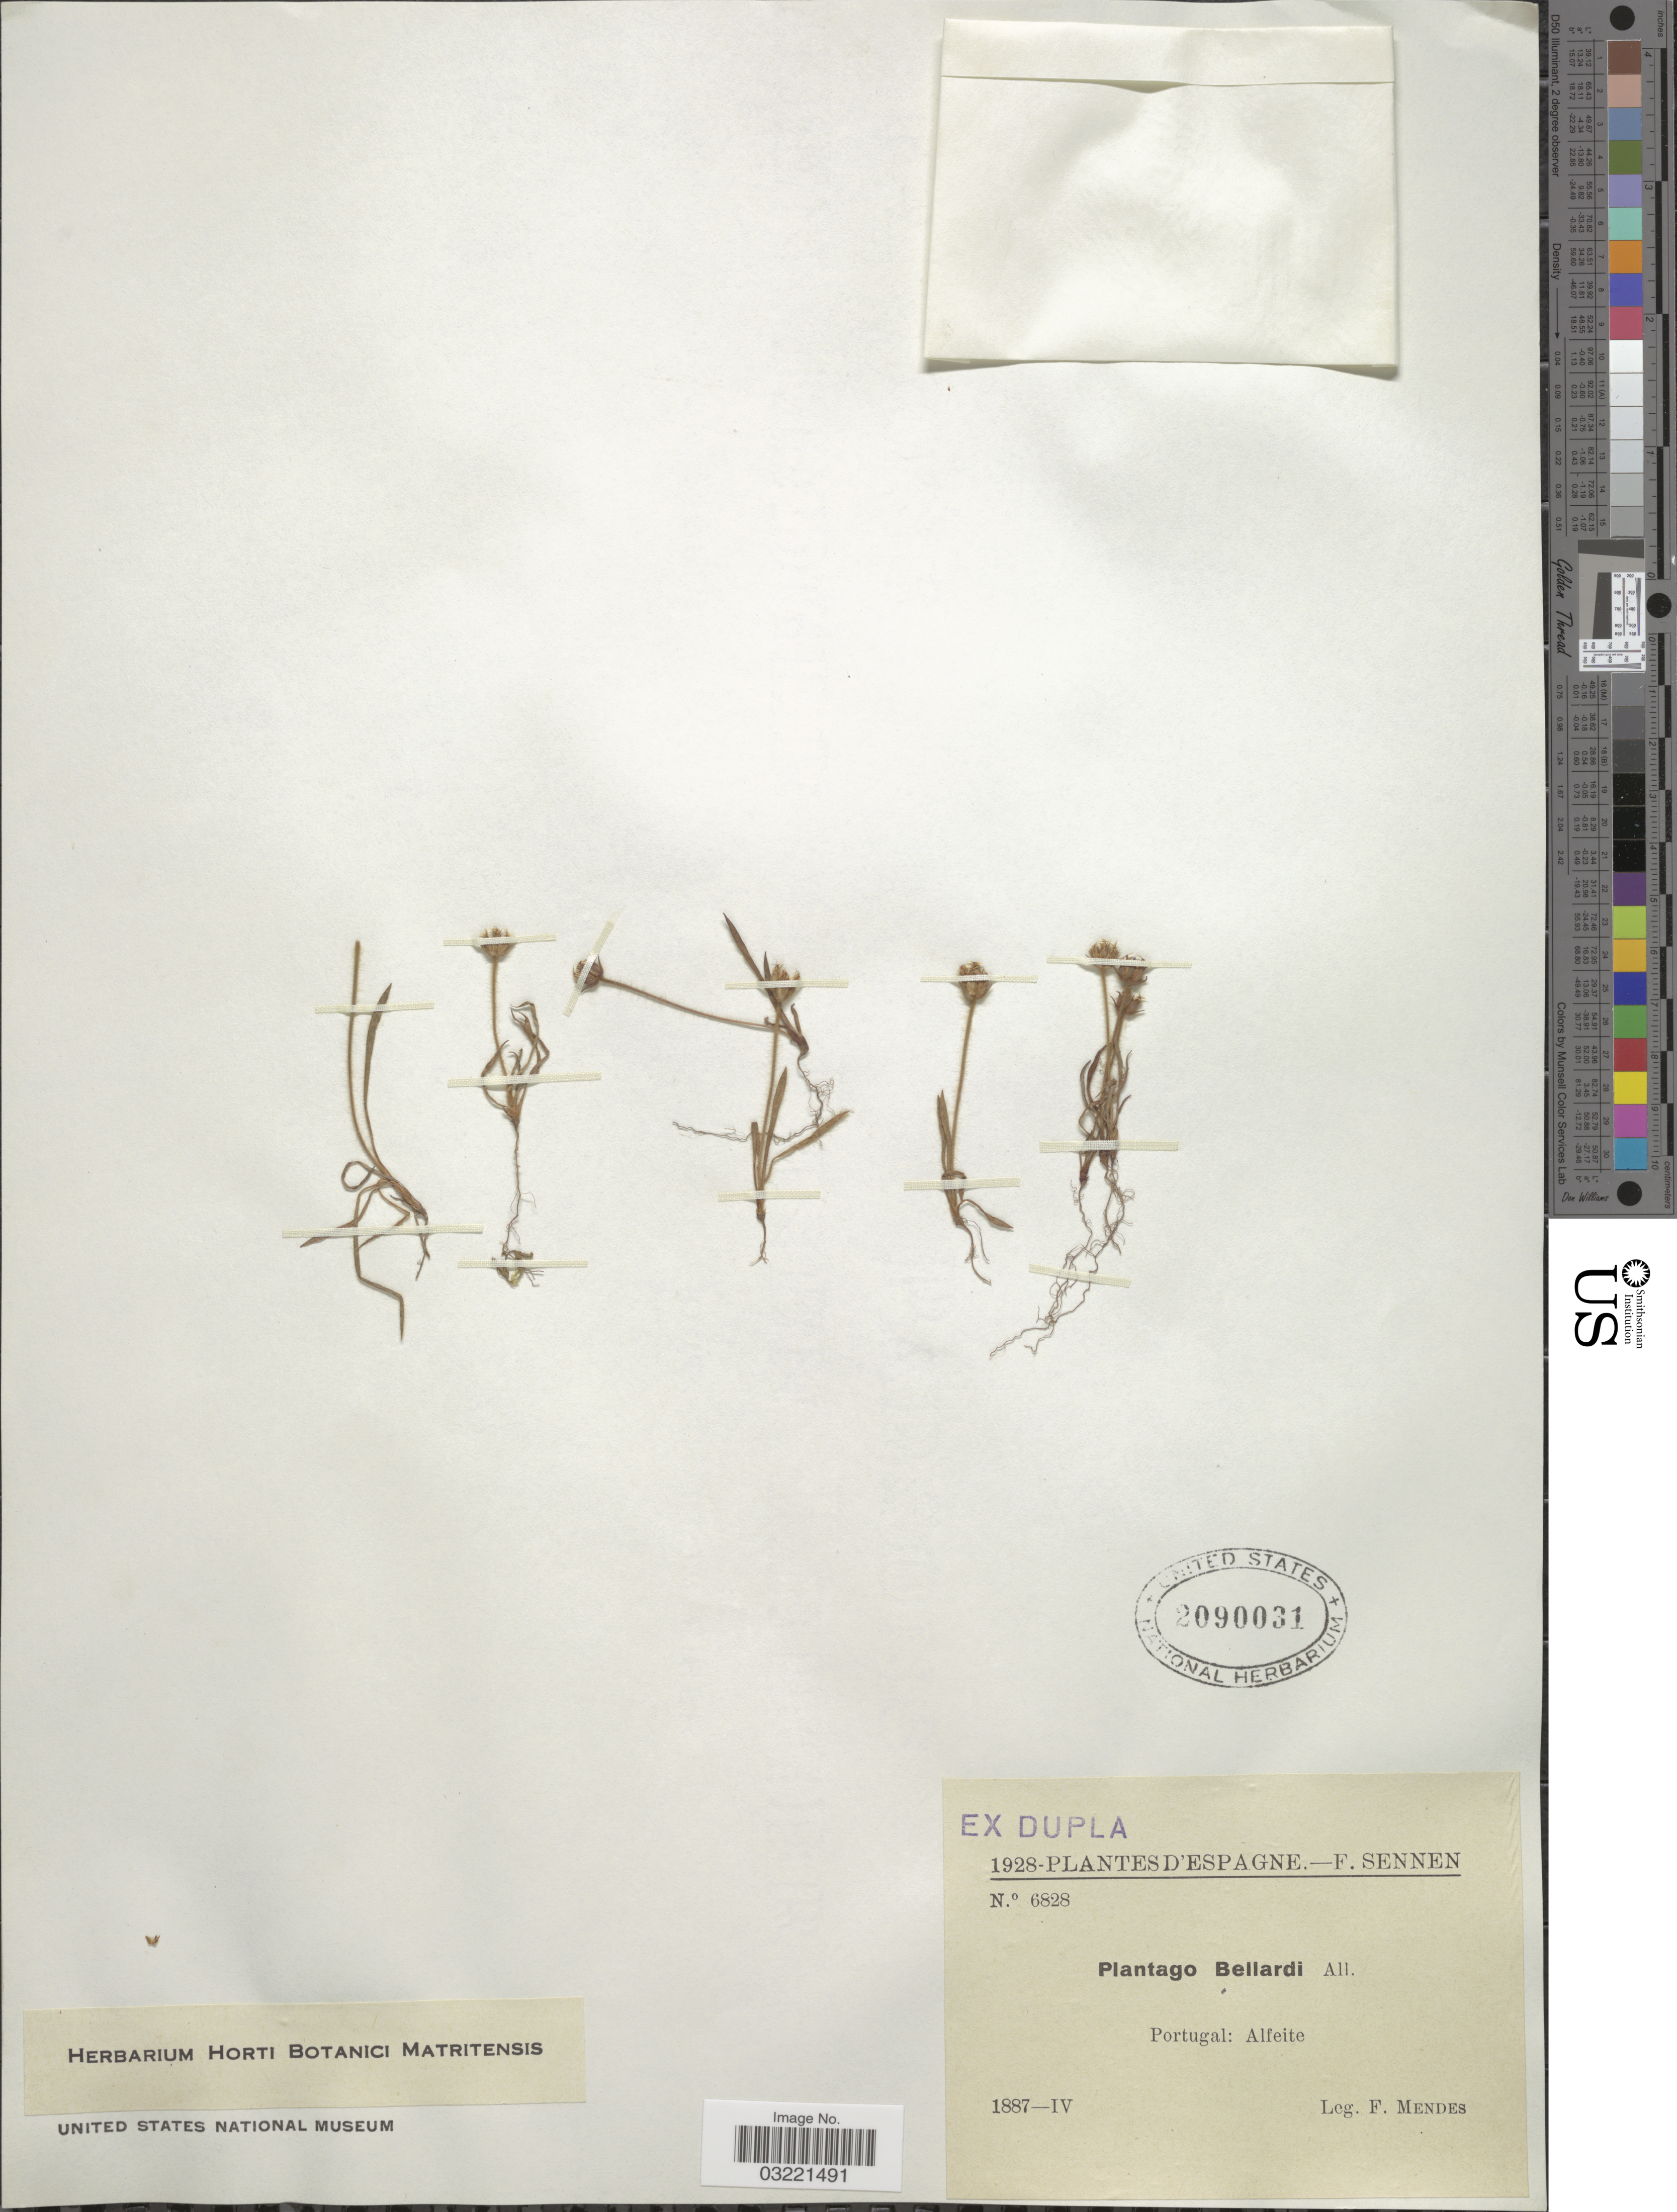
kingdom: Plantae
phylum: Tracheophyta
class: Magnoliopsida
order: Lamiales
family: Plantaginaceae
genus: Plantago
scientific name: Plantago bellardi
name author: All.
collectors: F. Mendes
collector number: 6828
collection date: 1887-04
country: Portugal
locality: Alfeite.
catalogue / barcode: US 2090031